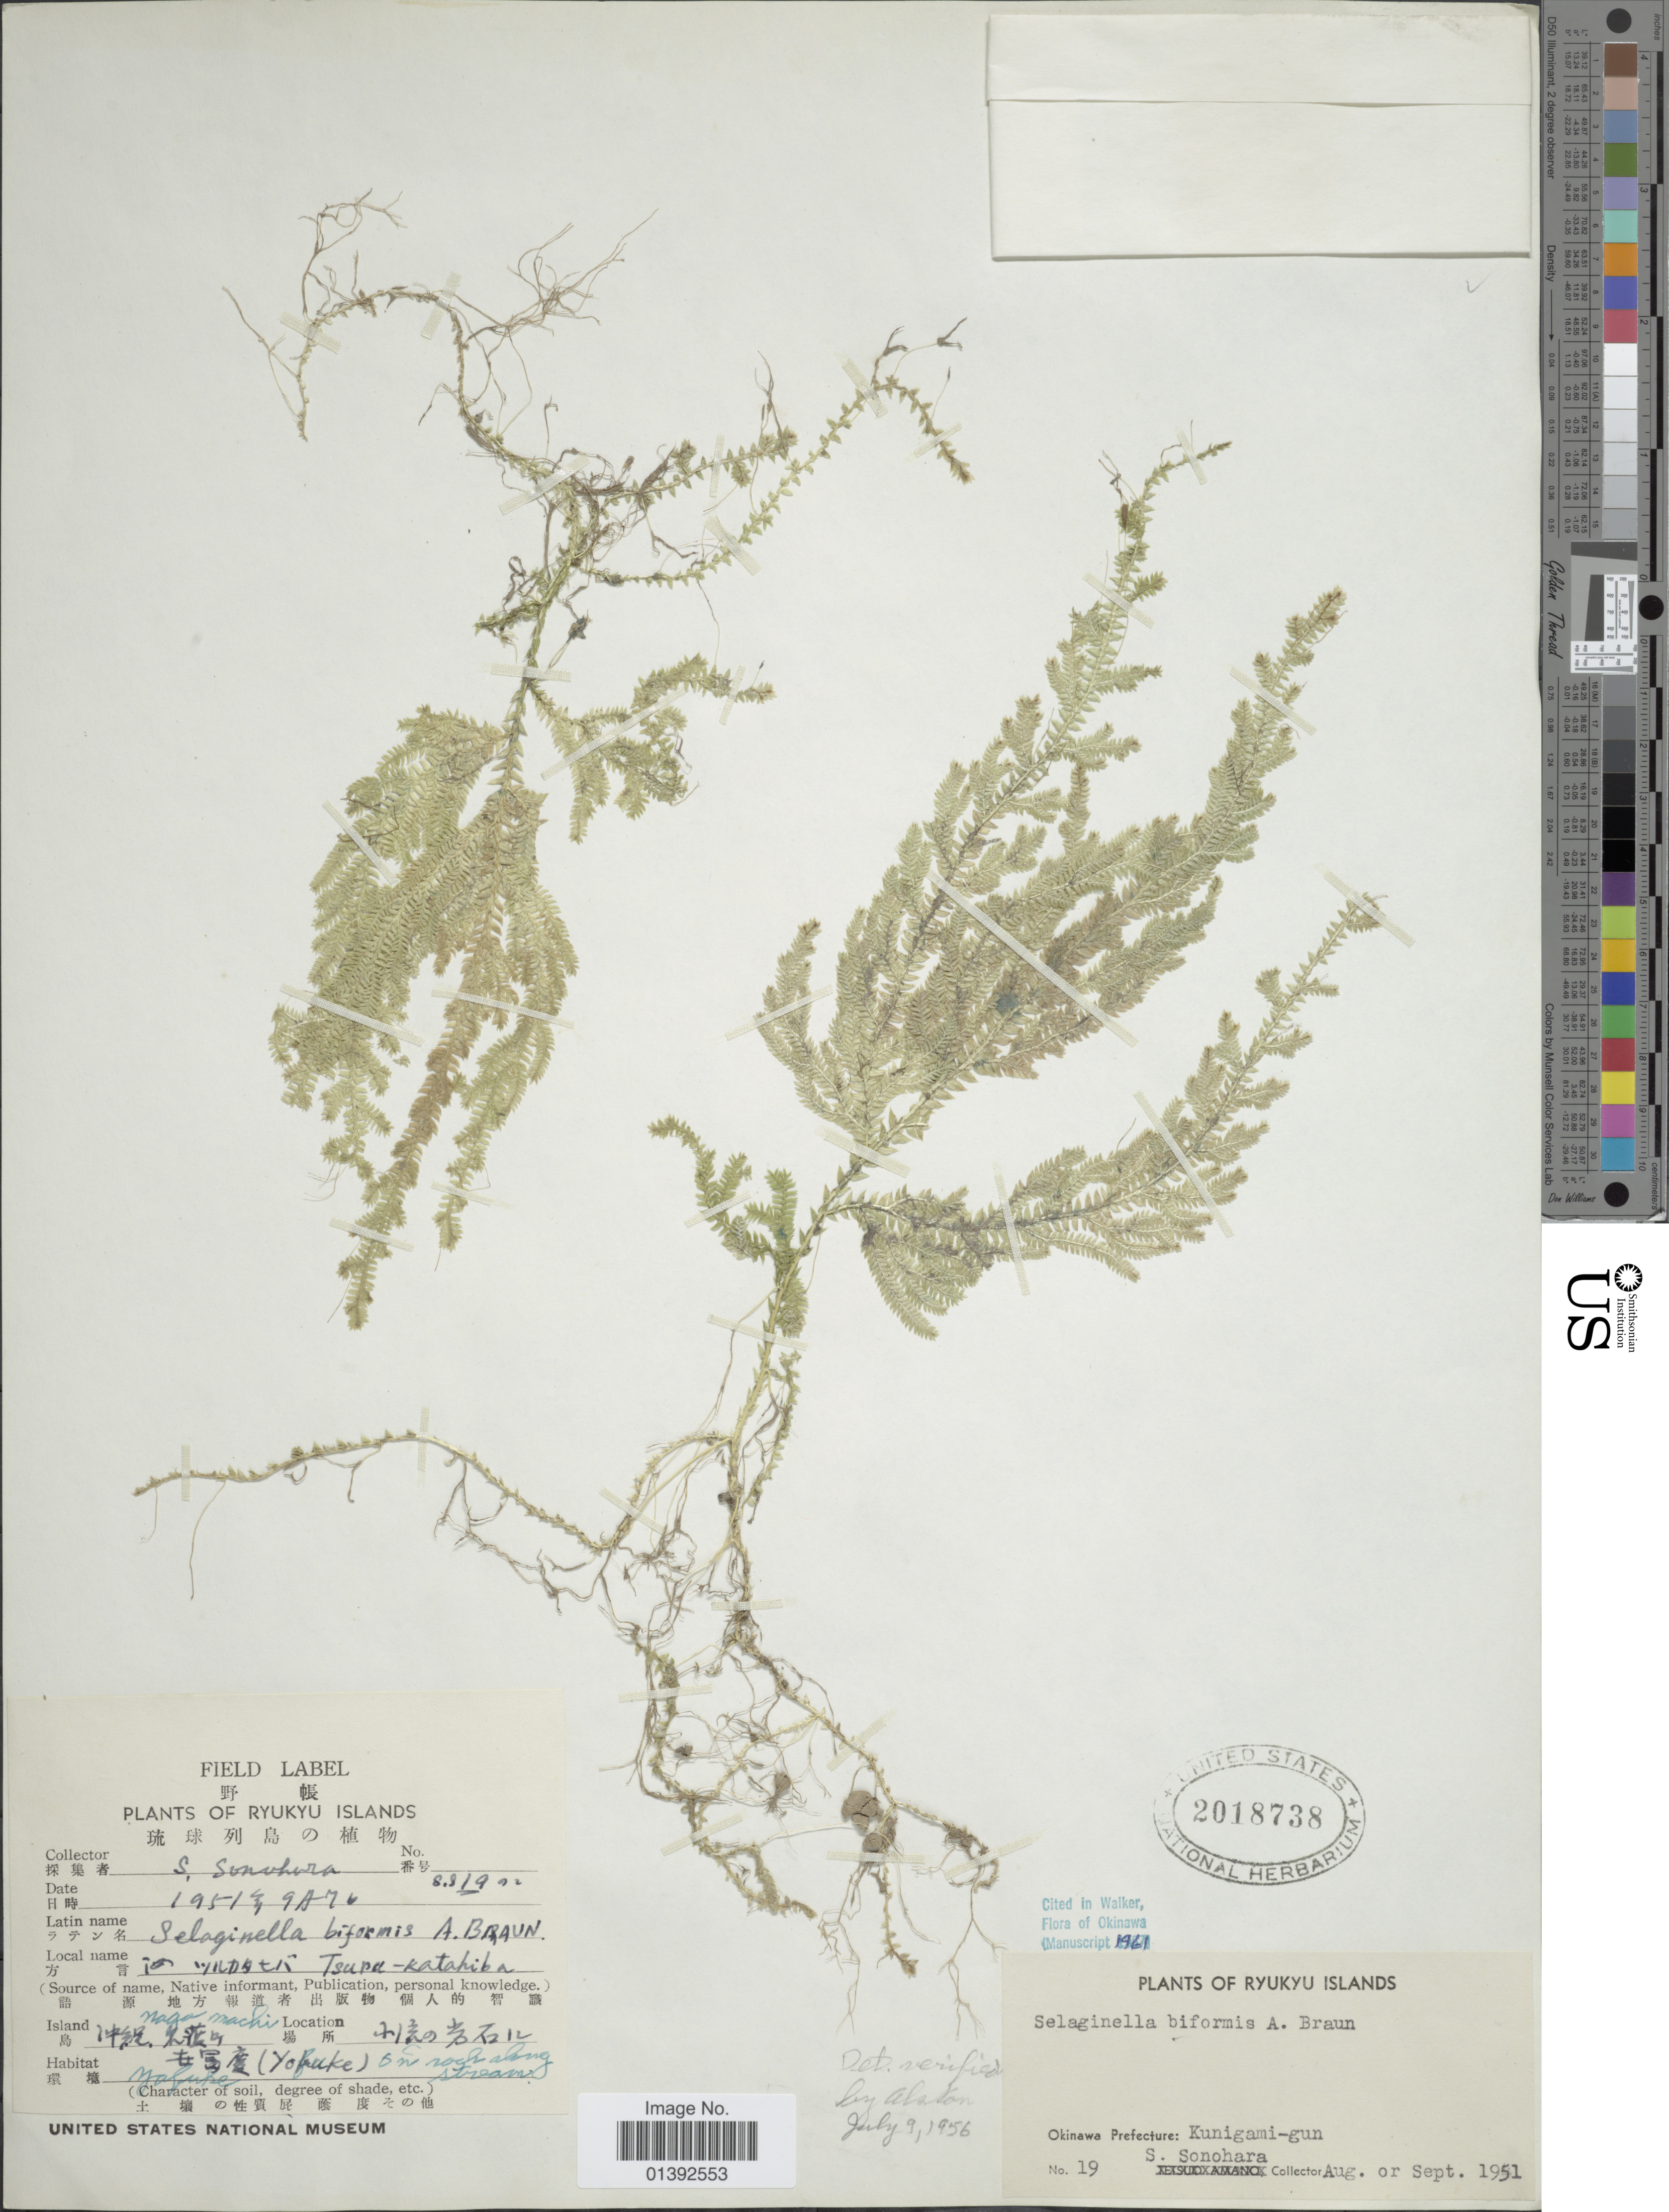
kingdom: Plantae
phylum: Tracheophyta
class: Lycopodiopsida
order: Selaginellales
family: Selaginellaceae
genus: Selaginella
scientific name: Selaginella biformis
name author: A. Braun ex Kuhn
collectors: S. Sonohara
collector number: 19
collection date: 1951-08/1951-09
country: Japan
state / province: Okinawa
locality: Ryukyu Islands, Kunigami-gun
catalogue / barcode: US 2018738